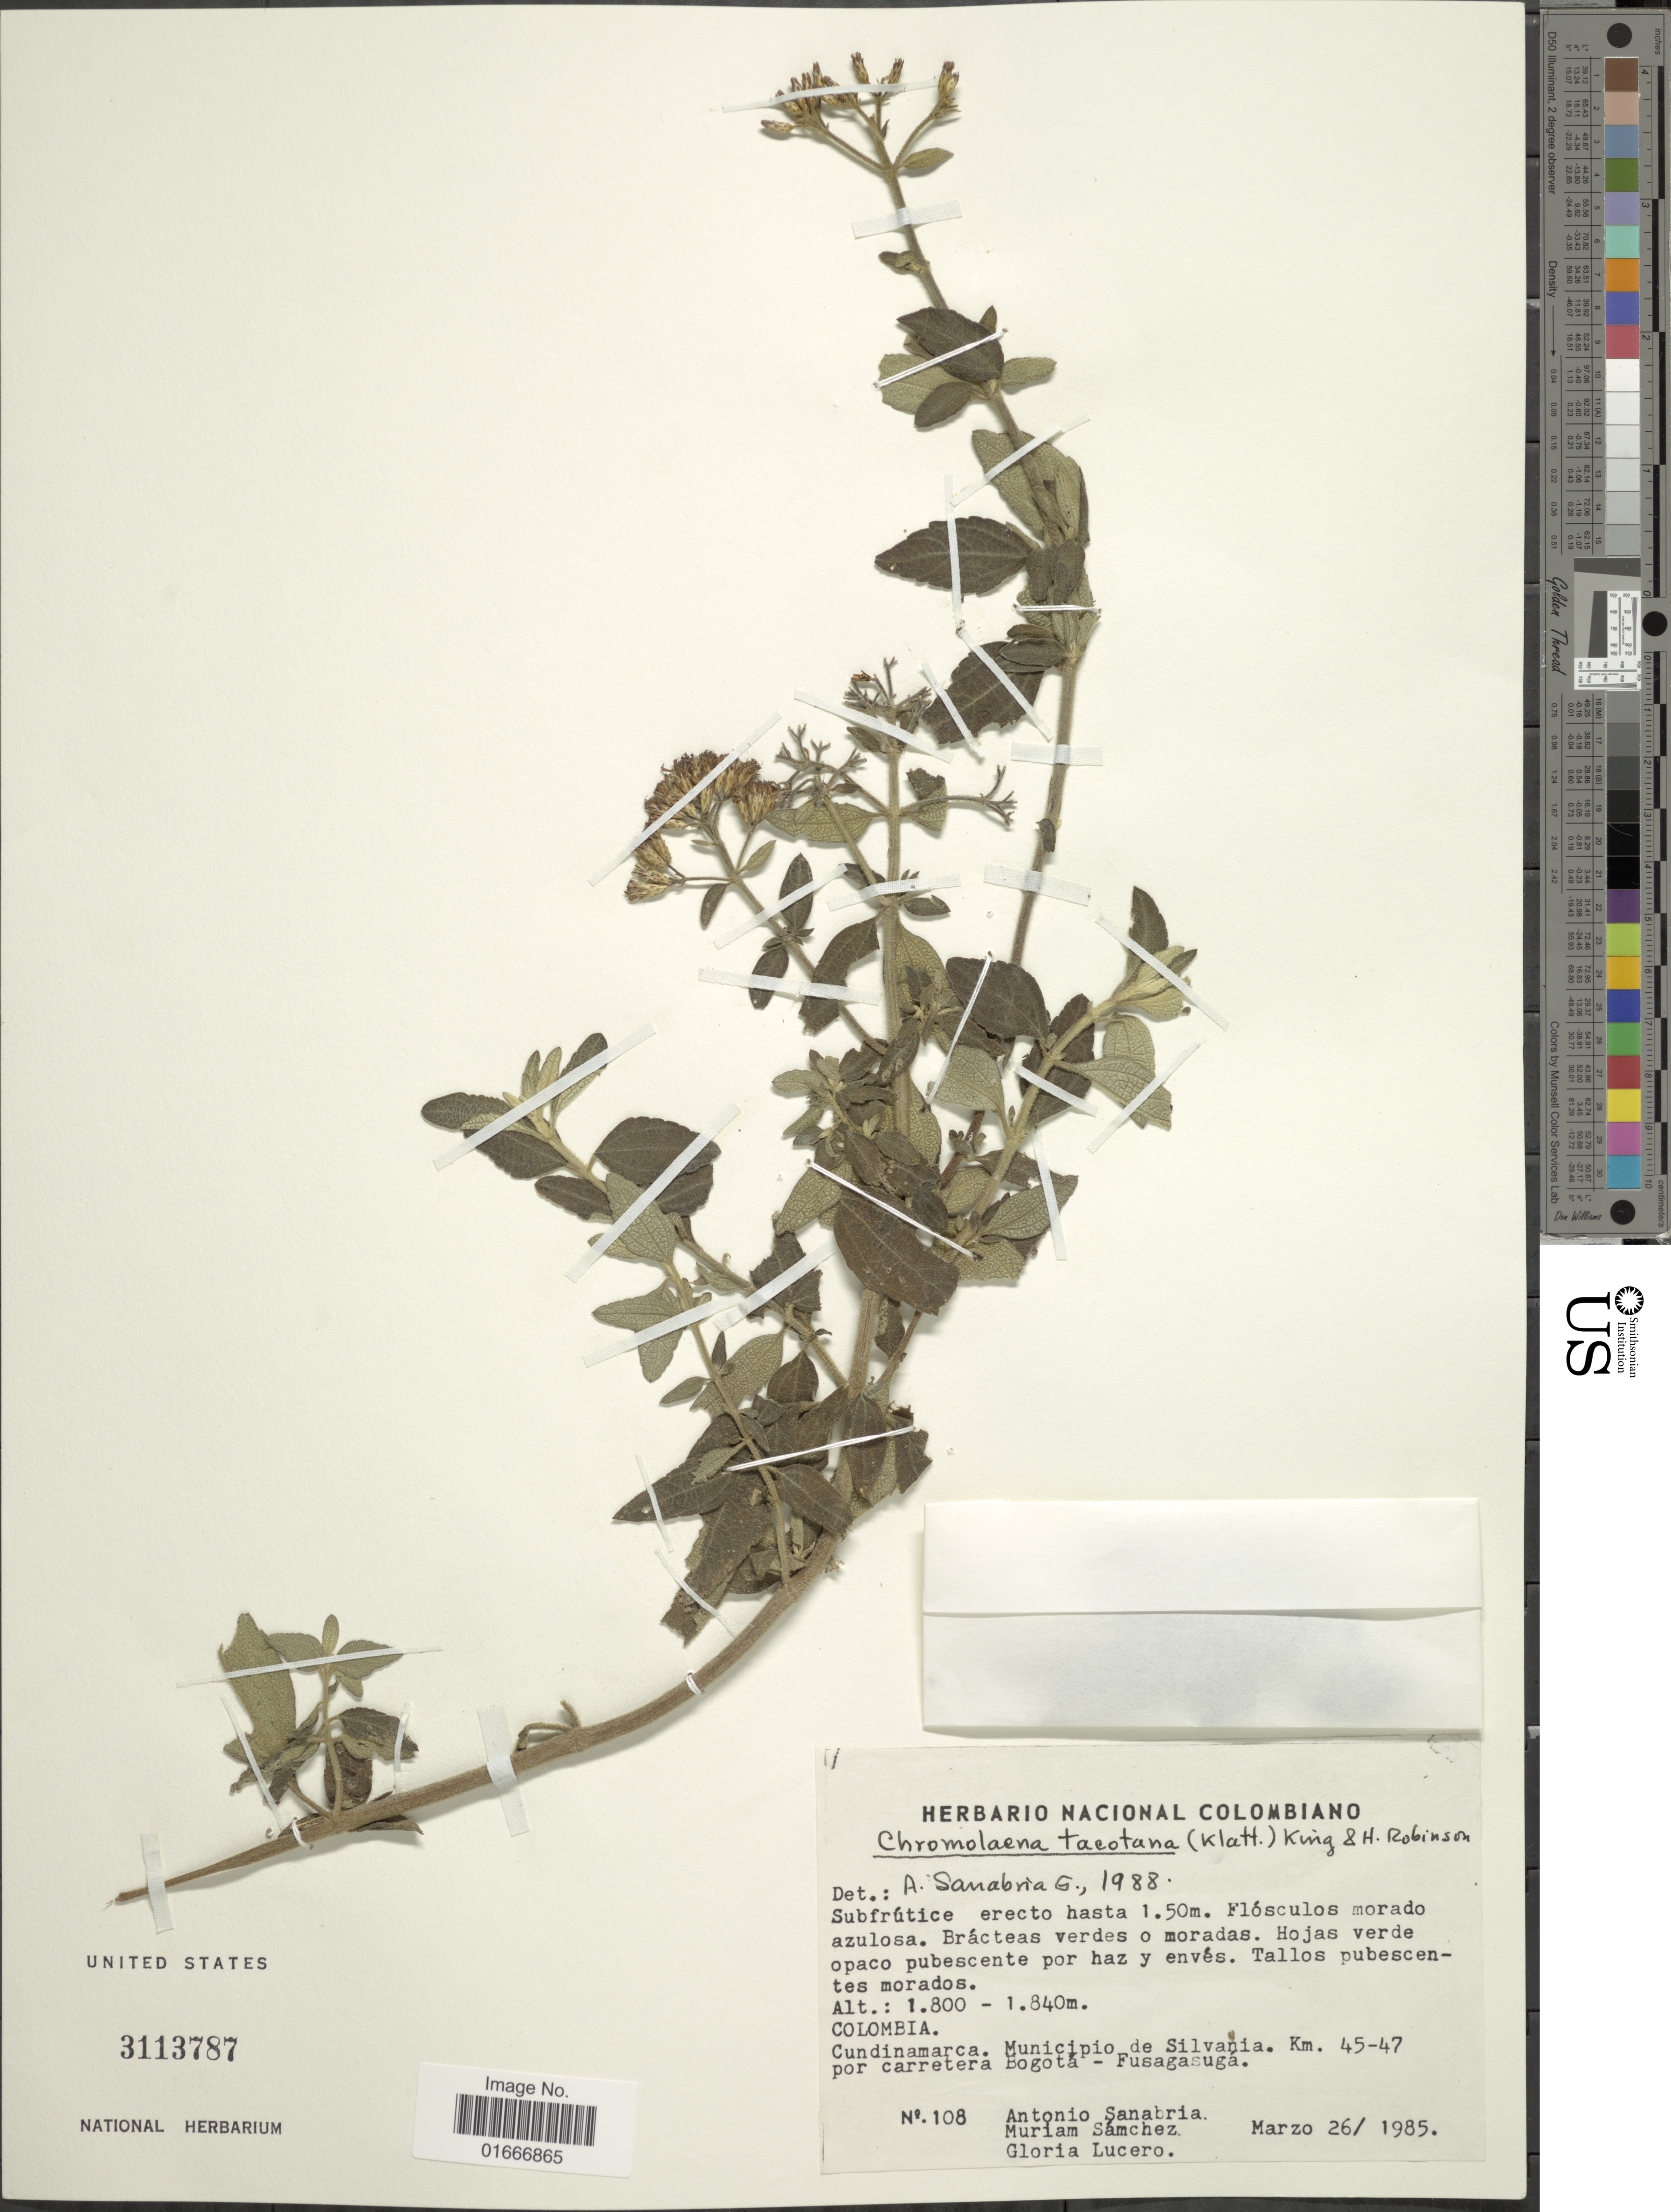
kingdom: Plantae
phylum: Tracheophyta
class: Magnoliopsida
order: Asterales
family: Asteraceae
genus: Chromolaena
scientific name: Chromolaena tacotana var. trineurolepis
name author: H. Rob.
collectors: A. Sanabria G., M. Samchez & G. Lucero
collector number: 108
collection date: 1985-03-26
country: Colombia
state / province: Cundinamarca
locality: Colombia. Cundinamarca. Municipio de Silvania. Km. 45-47 por carretera Bogota - Fusagasuga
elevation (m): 1800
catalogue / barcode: US 3113787